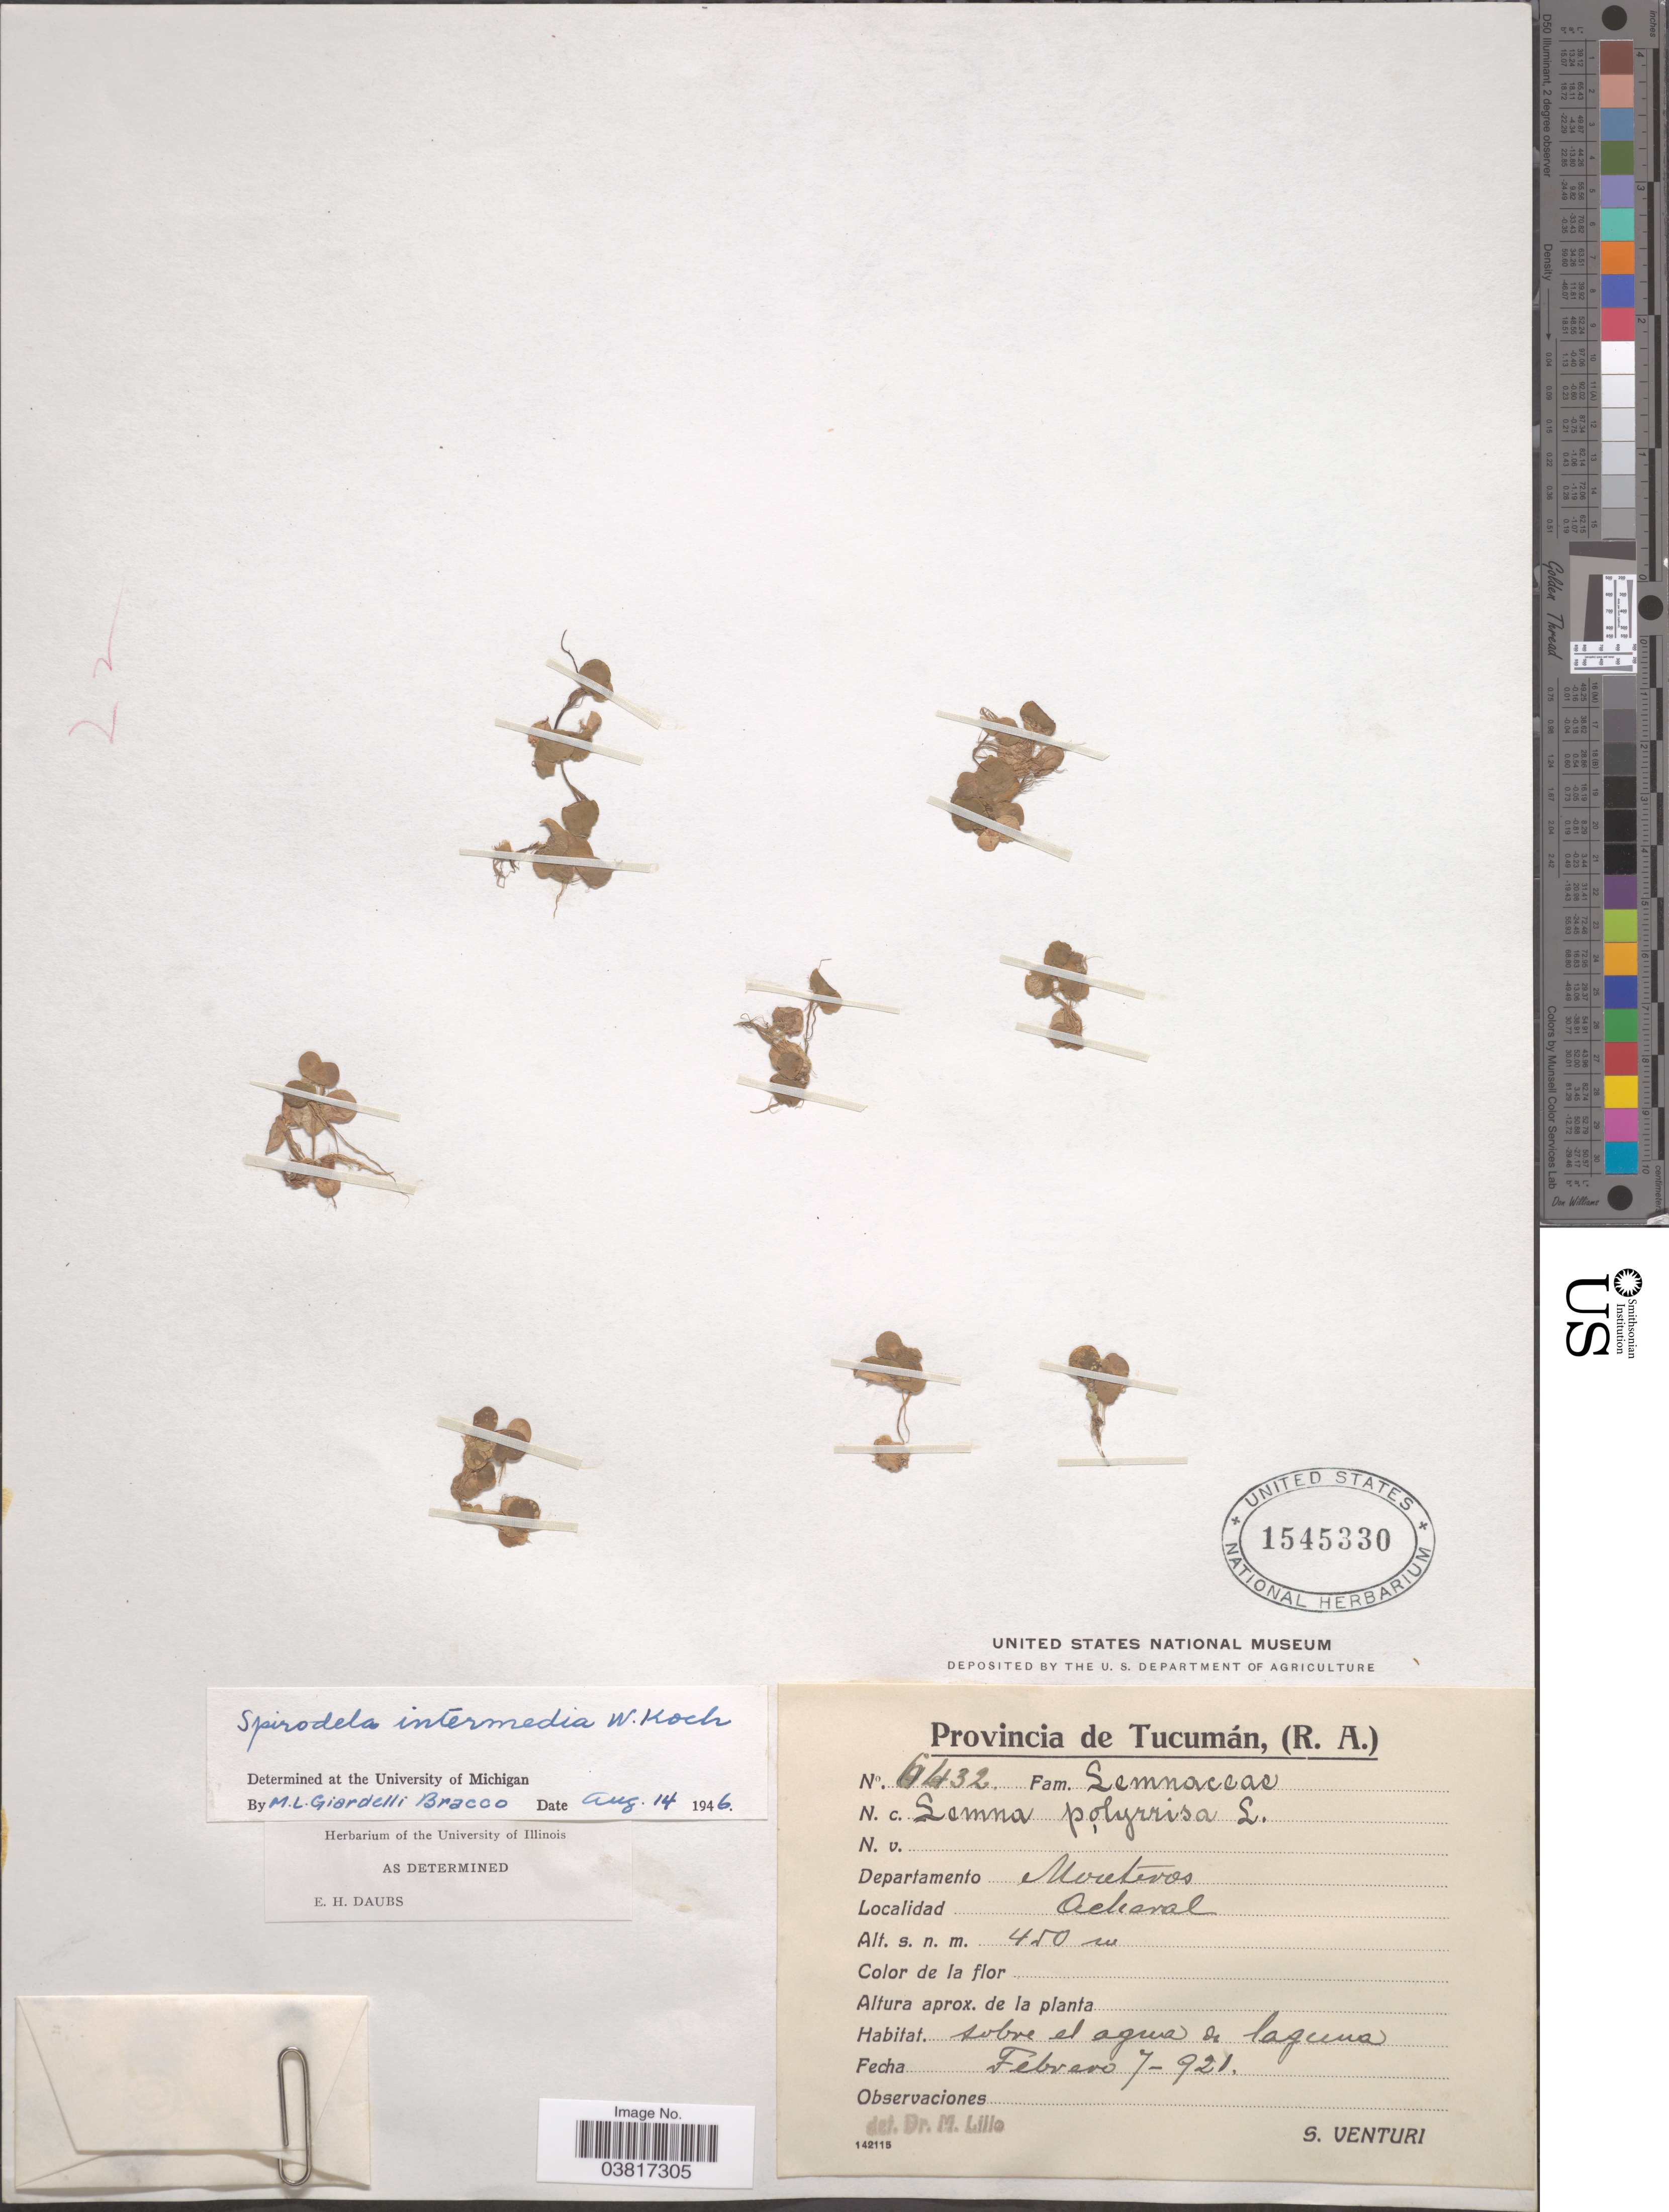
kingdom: Plantae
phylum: Tracheophyta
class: Liliopsida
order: Alismatales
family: Araceae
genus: Spirodela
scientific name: Spirodela intermedia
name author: W. Koch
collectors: S. Venturi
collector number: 6432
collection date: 1921-02-07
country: Argentina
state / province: Tucuman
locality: Departamento Monteros. Acheral.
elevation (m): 450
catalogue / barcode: US 1545330